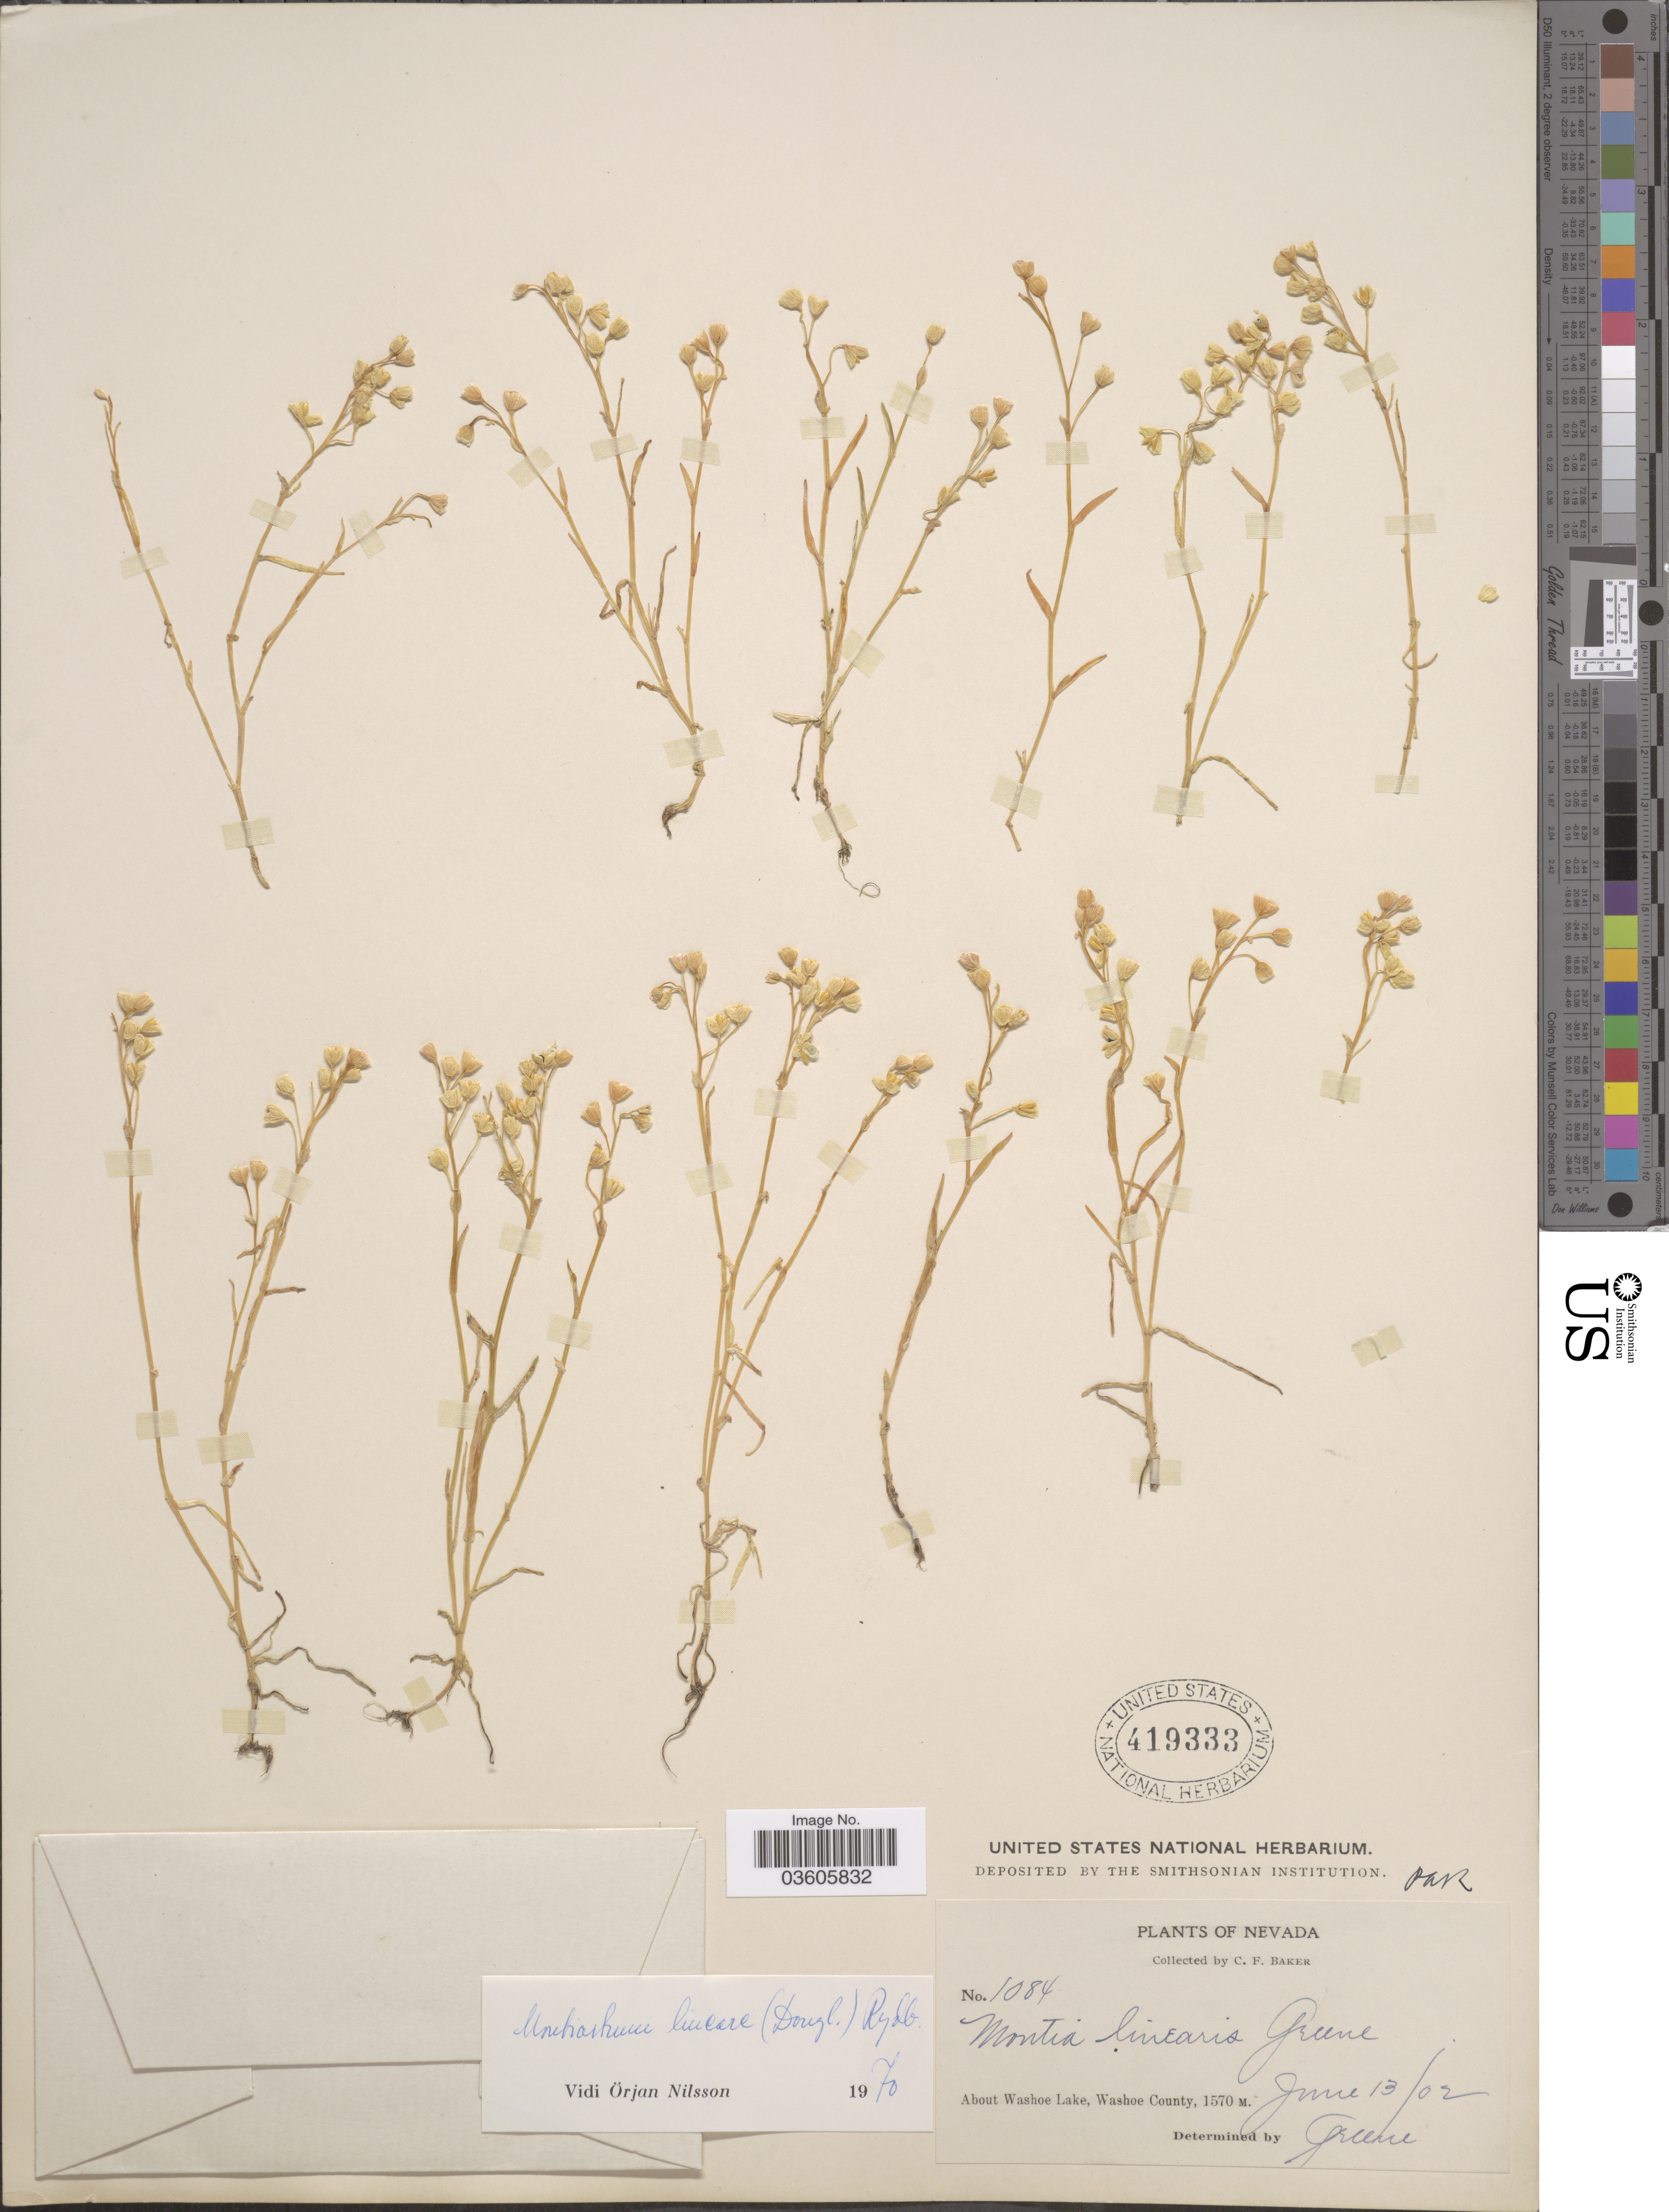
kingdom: Plantae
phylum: Tracheophyta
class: Magnoliopsida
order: Caryophyllales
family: Montiaceae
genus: Montia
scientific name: Montia linearis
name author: (Douglas) Greene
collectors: C. F. Baker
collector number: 1084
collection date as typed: Transcribed d/m/y: 13/6/2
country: United States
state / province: Nevada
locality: About Washoe Lake, Washoe County.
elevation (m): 1570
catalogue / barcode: US 419333